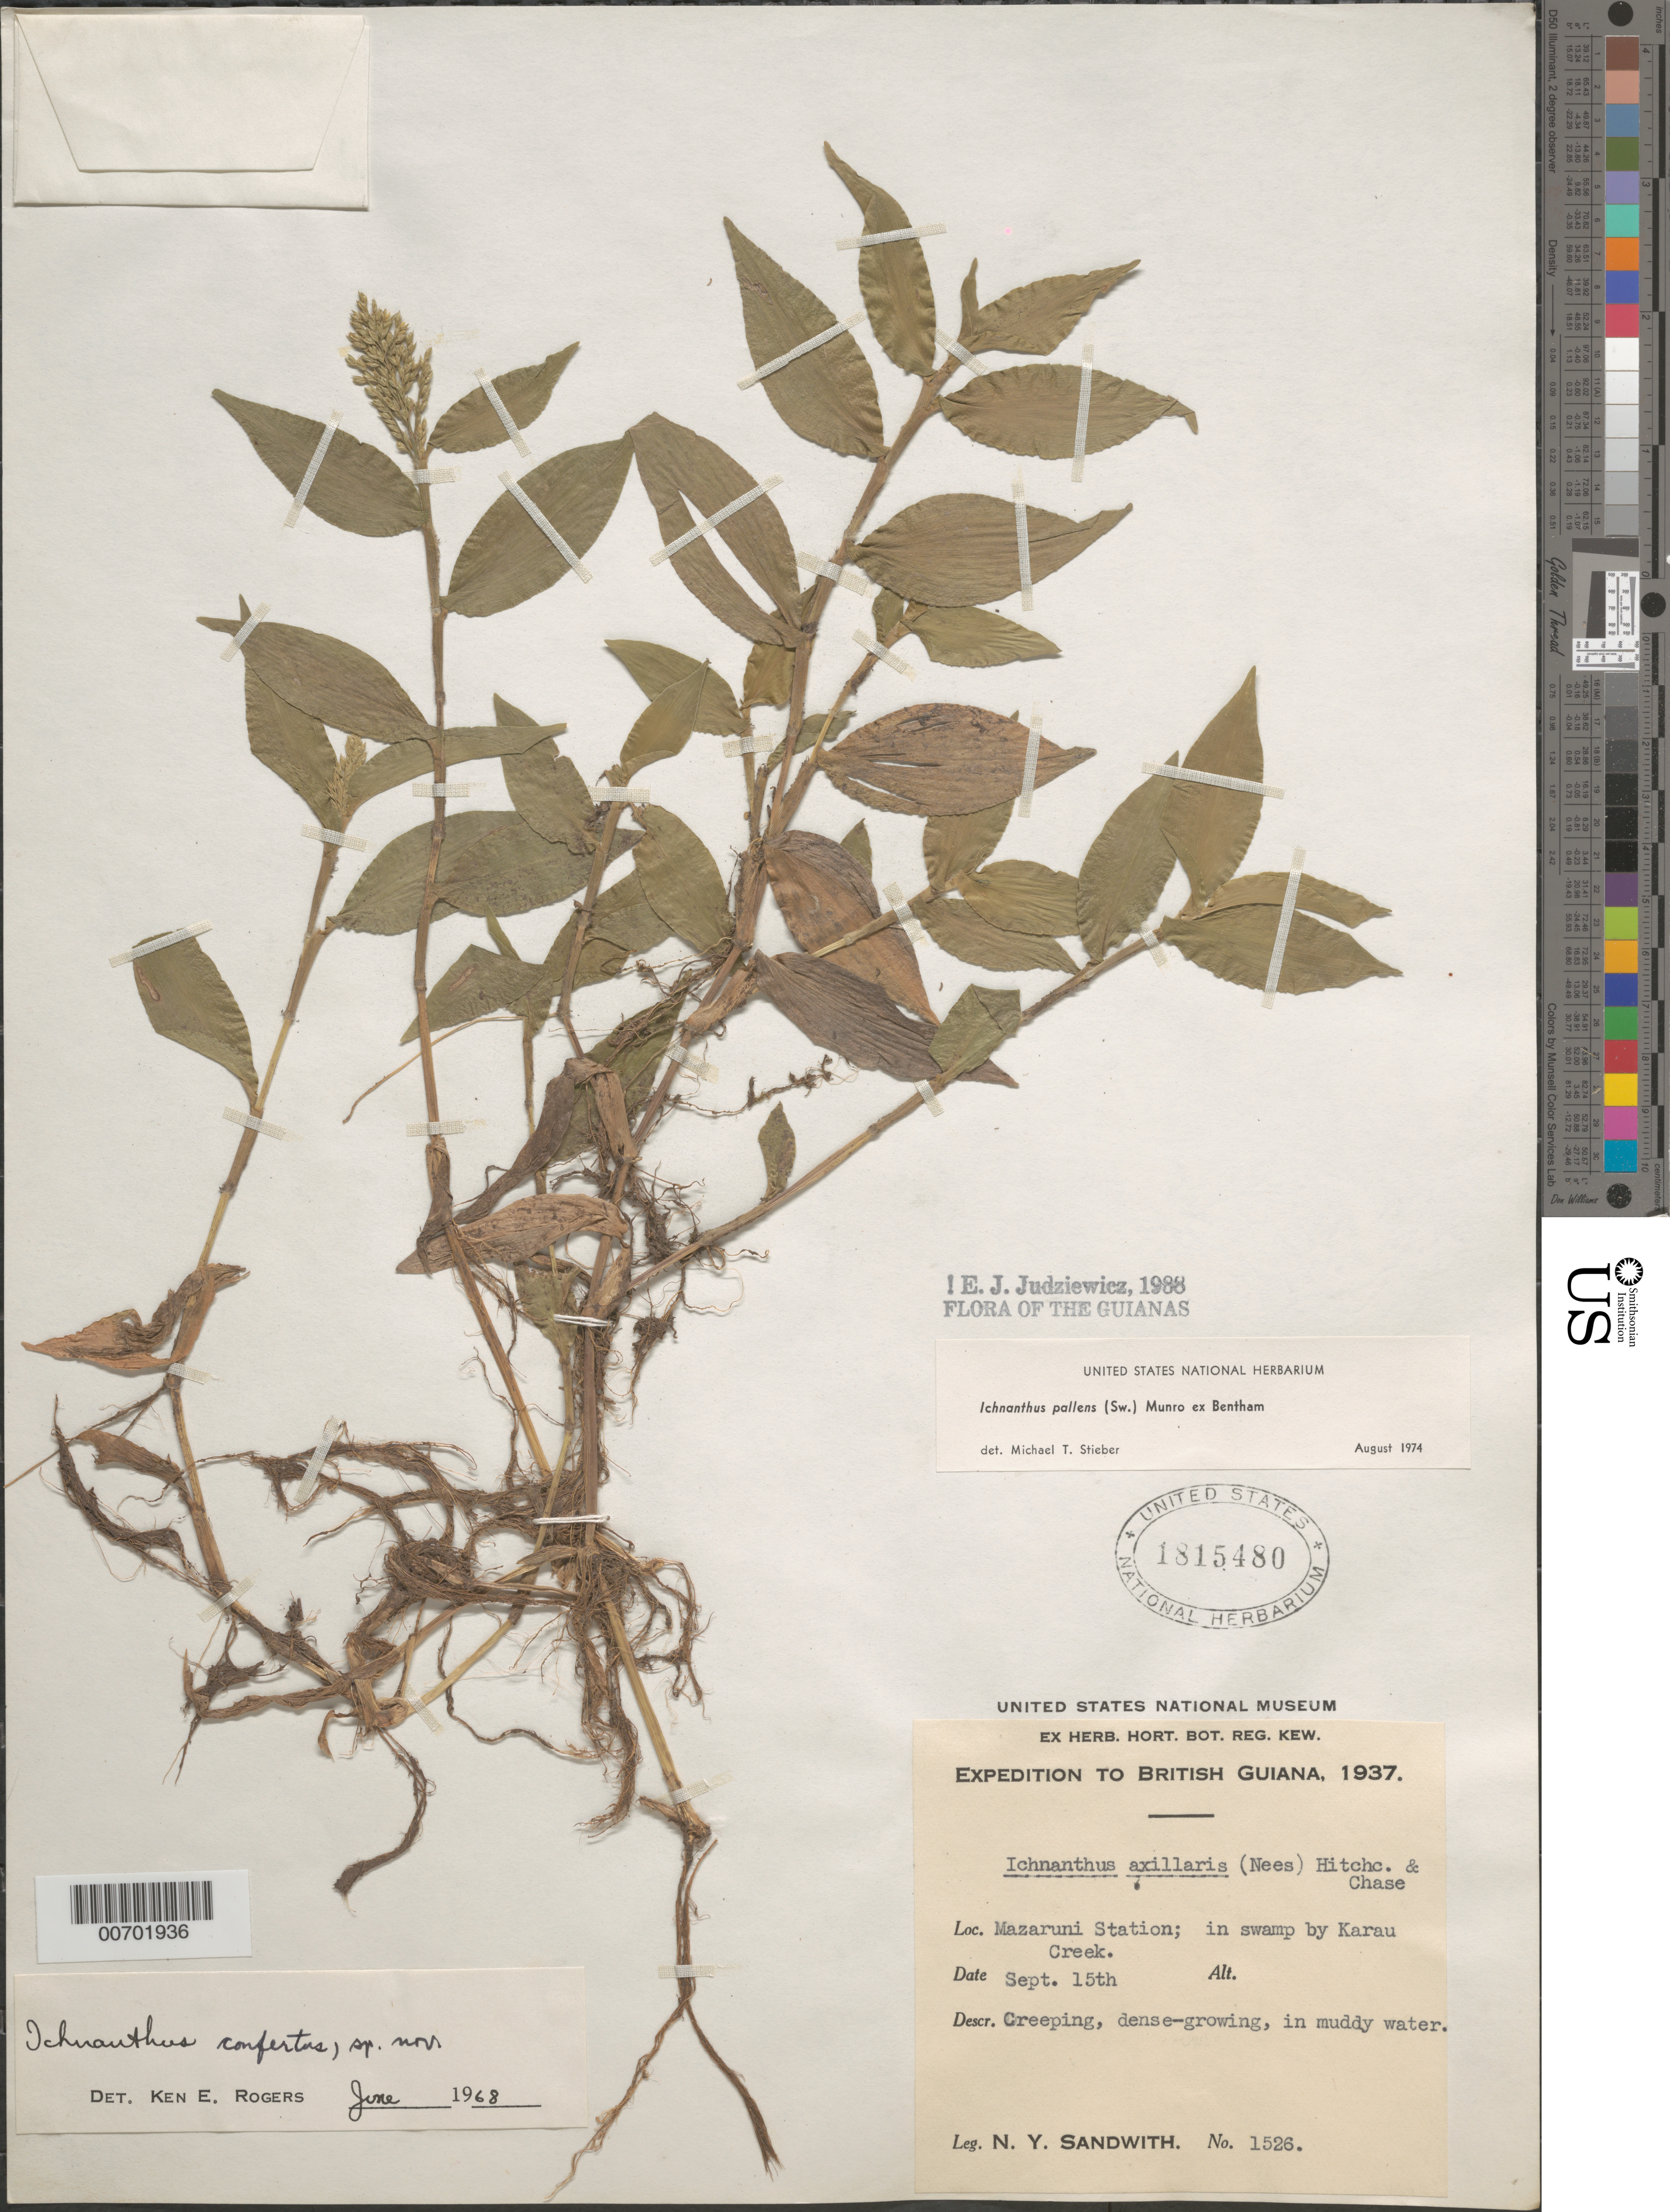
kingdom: Plantae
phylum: Tracheophyta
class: Liliopsida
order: Poales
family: Poaceae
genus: Ichnanthus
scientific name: Ichnanthus pallens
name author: (Sw.) Munro ex Benth.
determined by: Judziewicz, E. J.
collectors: N. Y. Sandwith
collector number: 1526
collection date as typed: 15-Sep-37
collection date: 1937-09-15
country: Guyana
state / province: Cuyuni-Mazaruni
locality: Mazaruni Station, Karau Creek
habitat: Swamp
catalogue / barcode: US 1815480